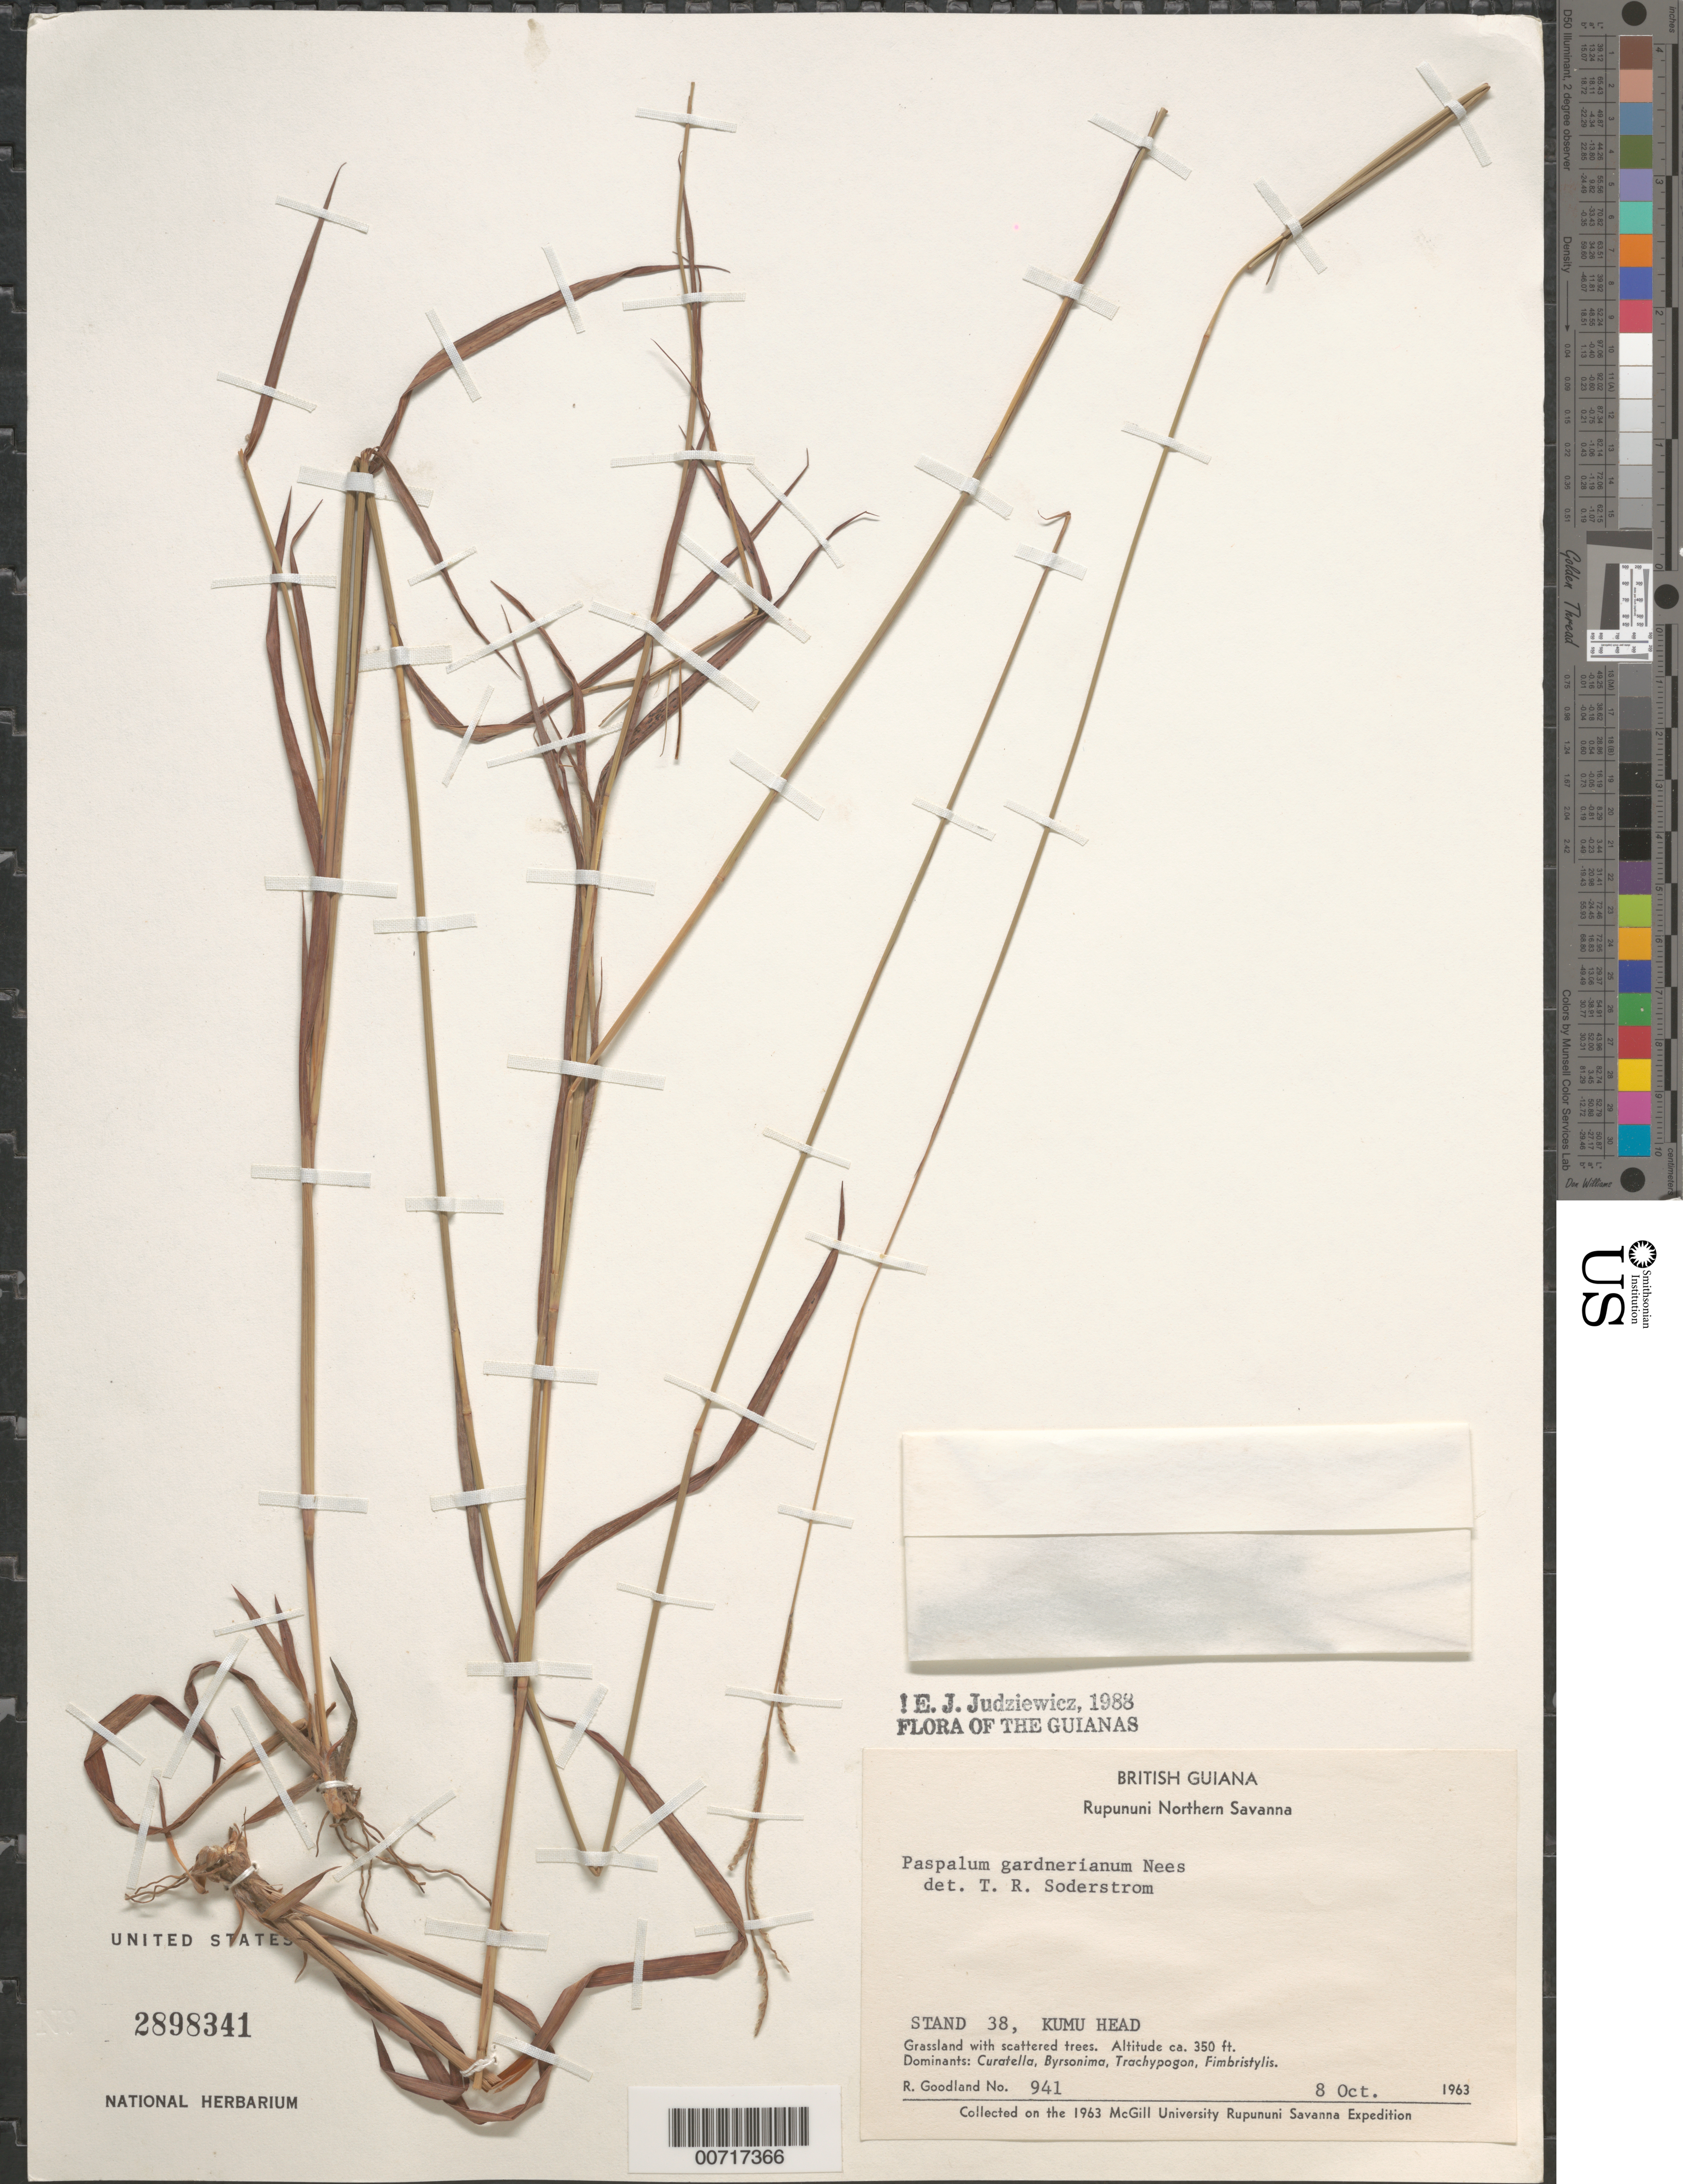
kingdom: Plantae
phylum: Tracheophyta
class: Liliopsida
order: Poales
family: Poaceae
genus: Paspalum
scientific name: Paspalum gardnerianum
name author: Nees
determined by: Soderstrom, T. R.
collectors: R. Goodland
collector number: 941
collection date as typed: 8-Oct-63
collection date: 1963-10-08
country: Guyana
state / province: U. Takutu-U. Essequibo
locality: Rupununi Northern Savanna, Kumu Head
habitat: Grassland with scattered trees. Dominants: Curatella, Byrsonima, Trachypogon, Fimbristylis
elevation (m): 107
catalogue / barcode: US 2898341